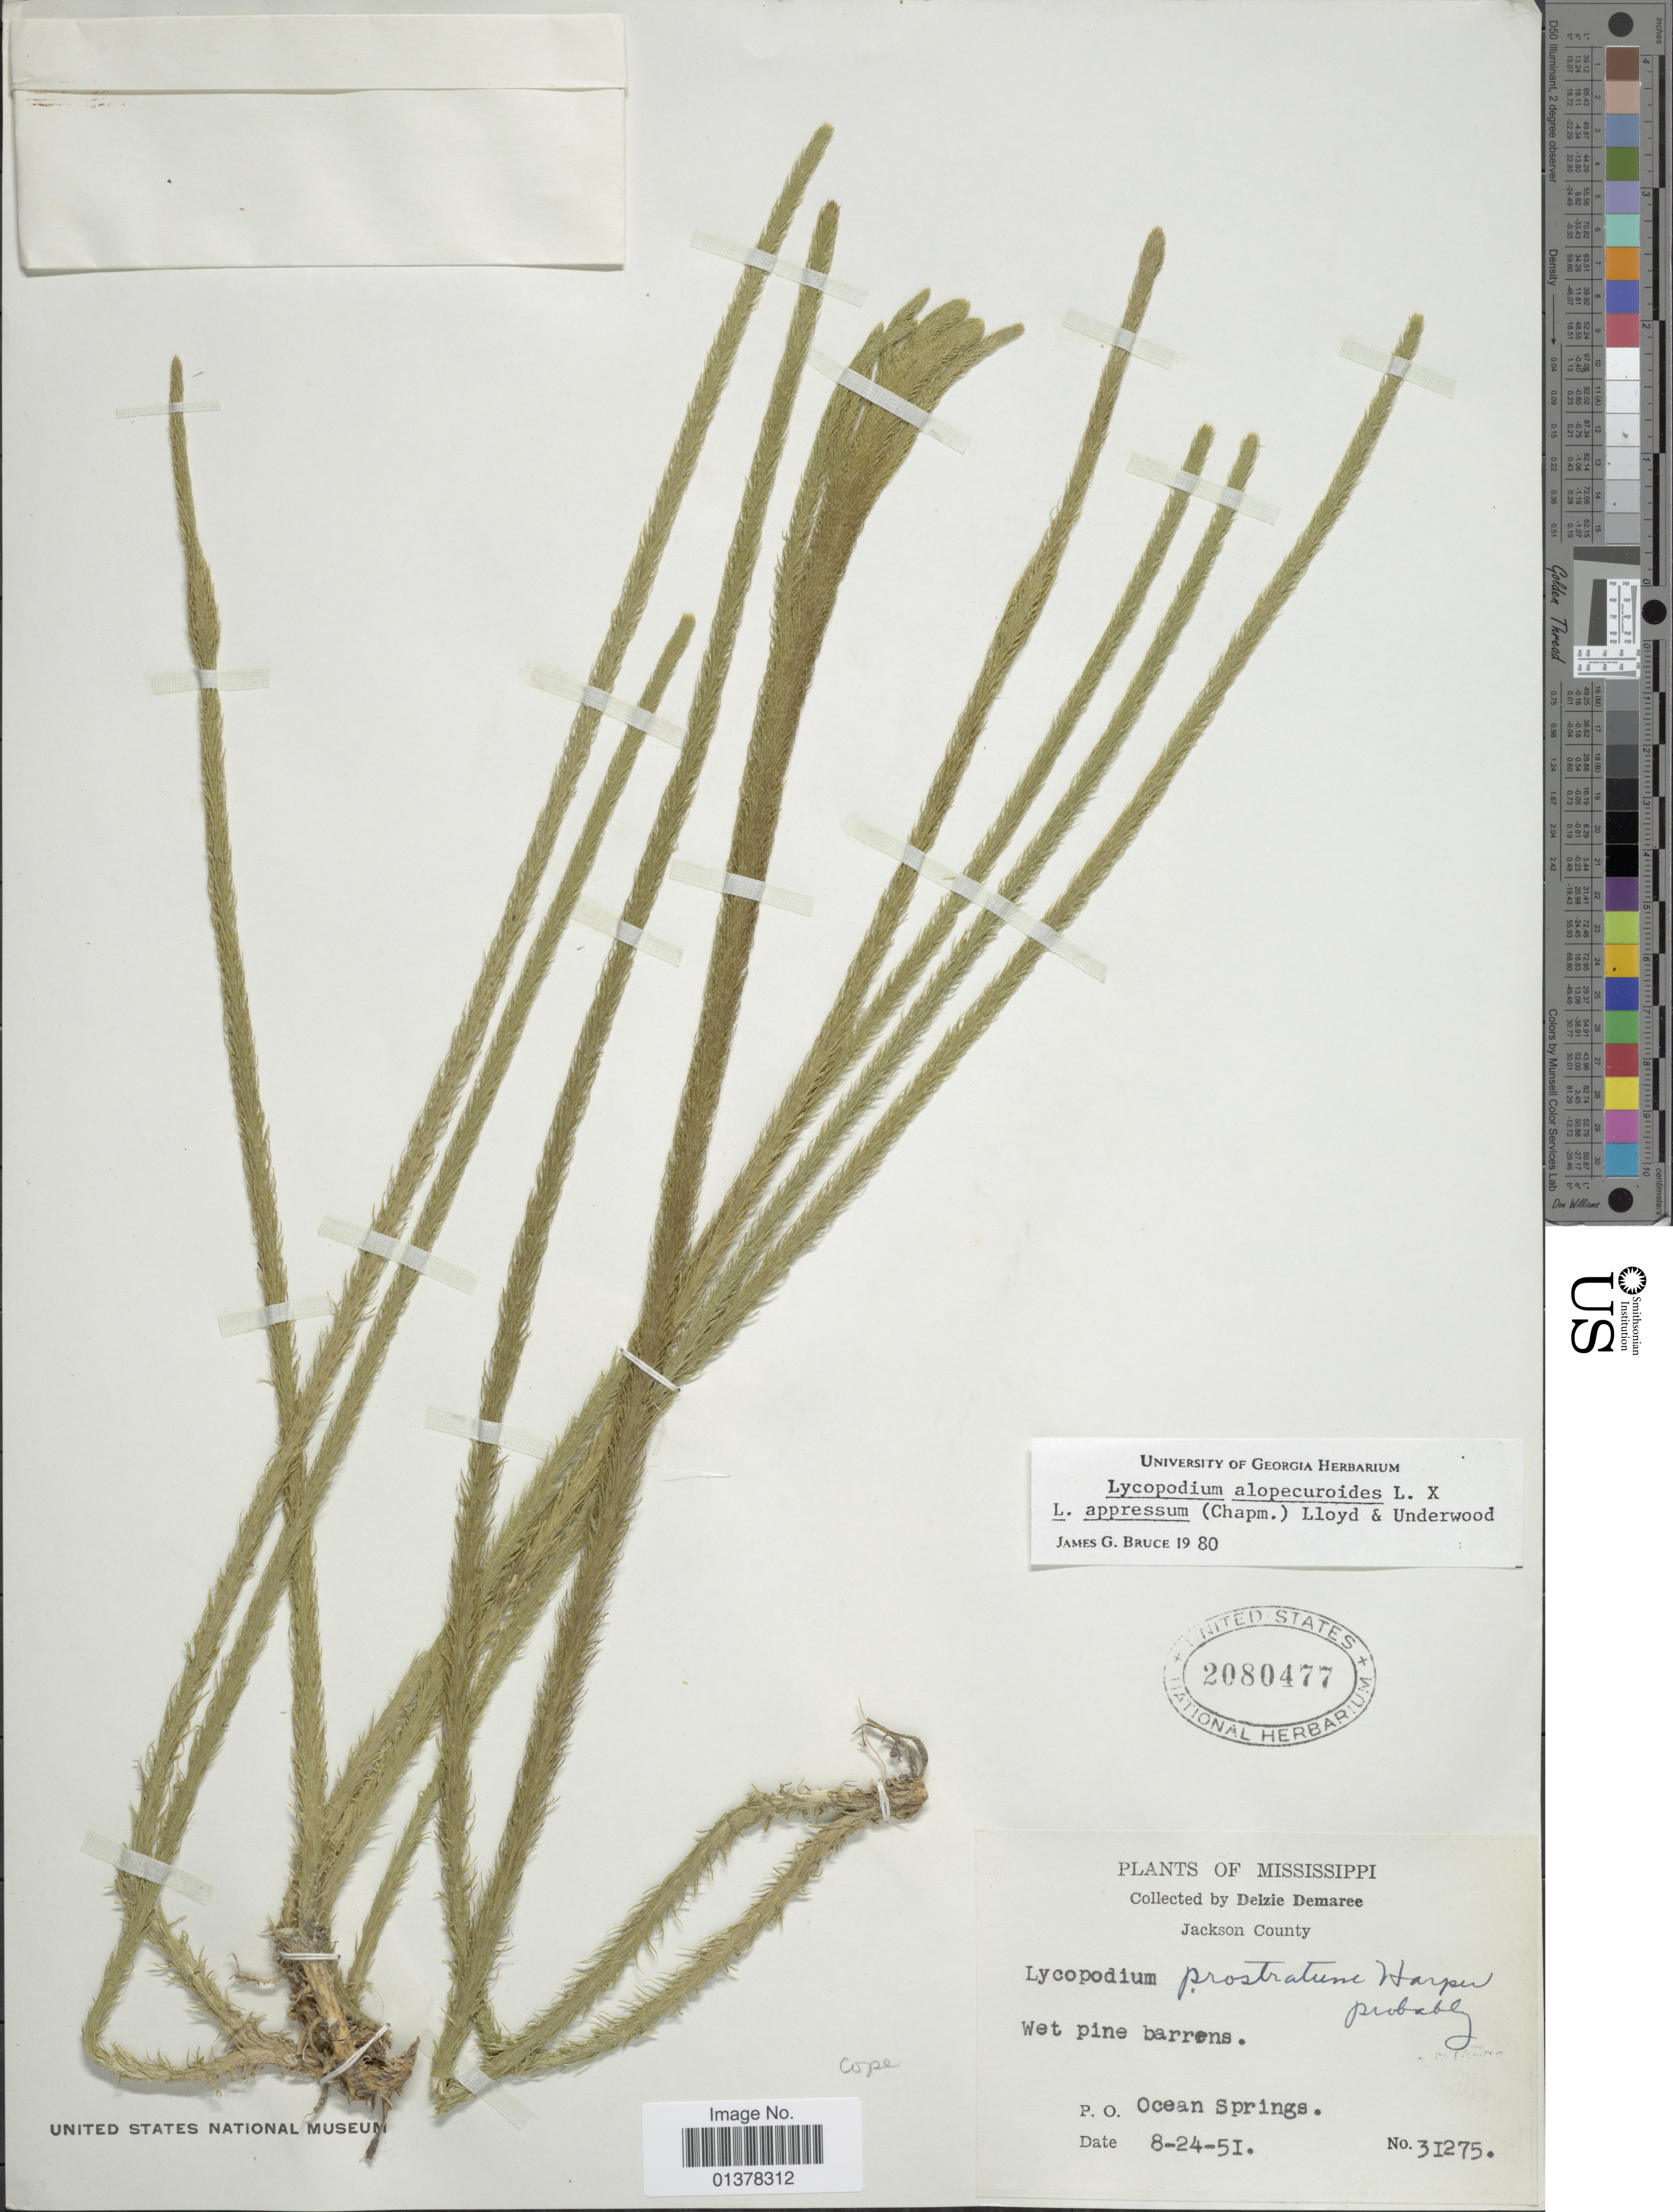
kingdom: Plantae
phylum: Tracheophyta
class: Lycopodiopsida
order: Lycopodiales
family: Lycopodiaceae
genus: Lycopodiella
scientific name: Lycopodiella x copelandii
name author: (Eiger) Cranfill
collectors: D. Demaree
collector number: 31275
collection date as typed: Transcribed d/m/y: 24/8/51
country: United States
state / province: Mississippi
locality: Jackson County, P.O. Ocean Springs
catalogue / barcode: US 2080477